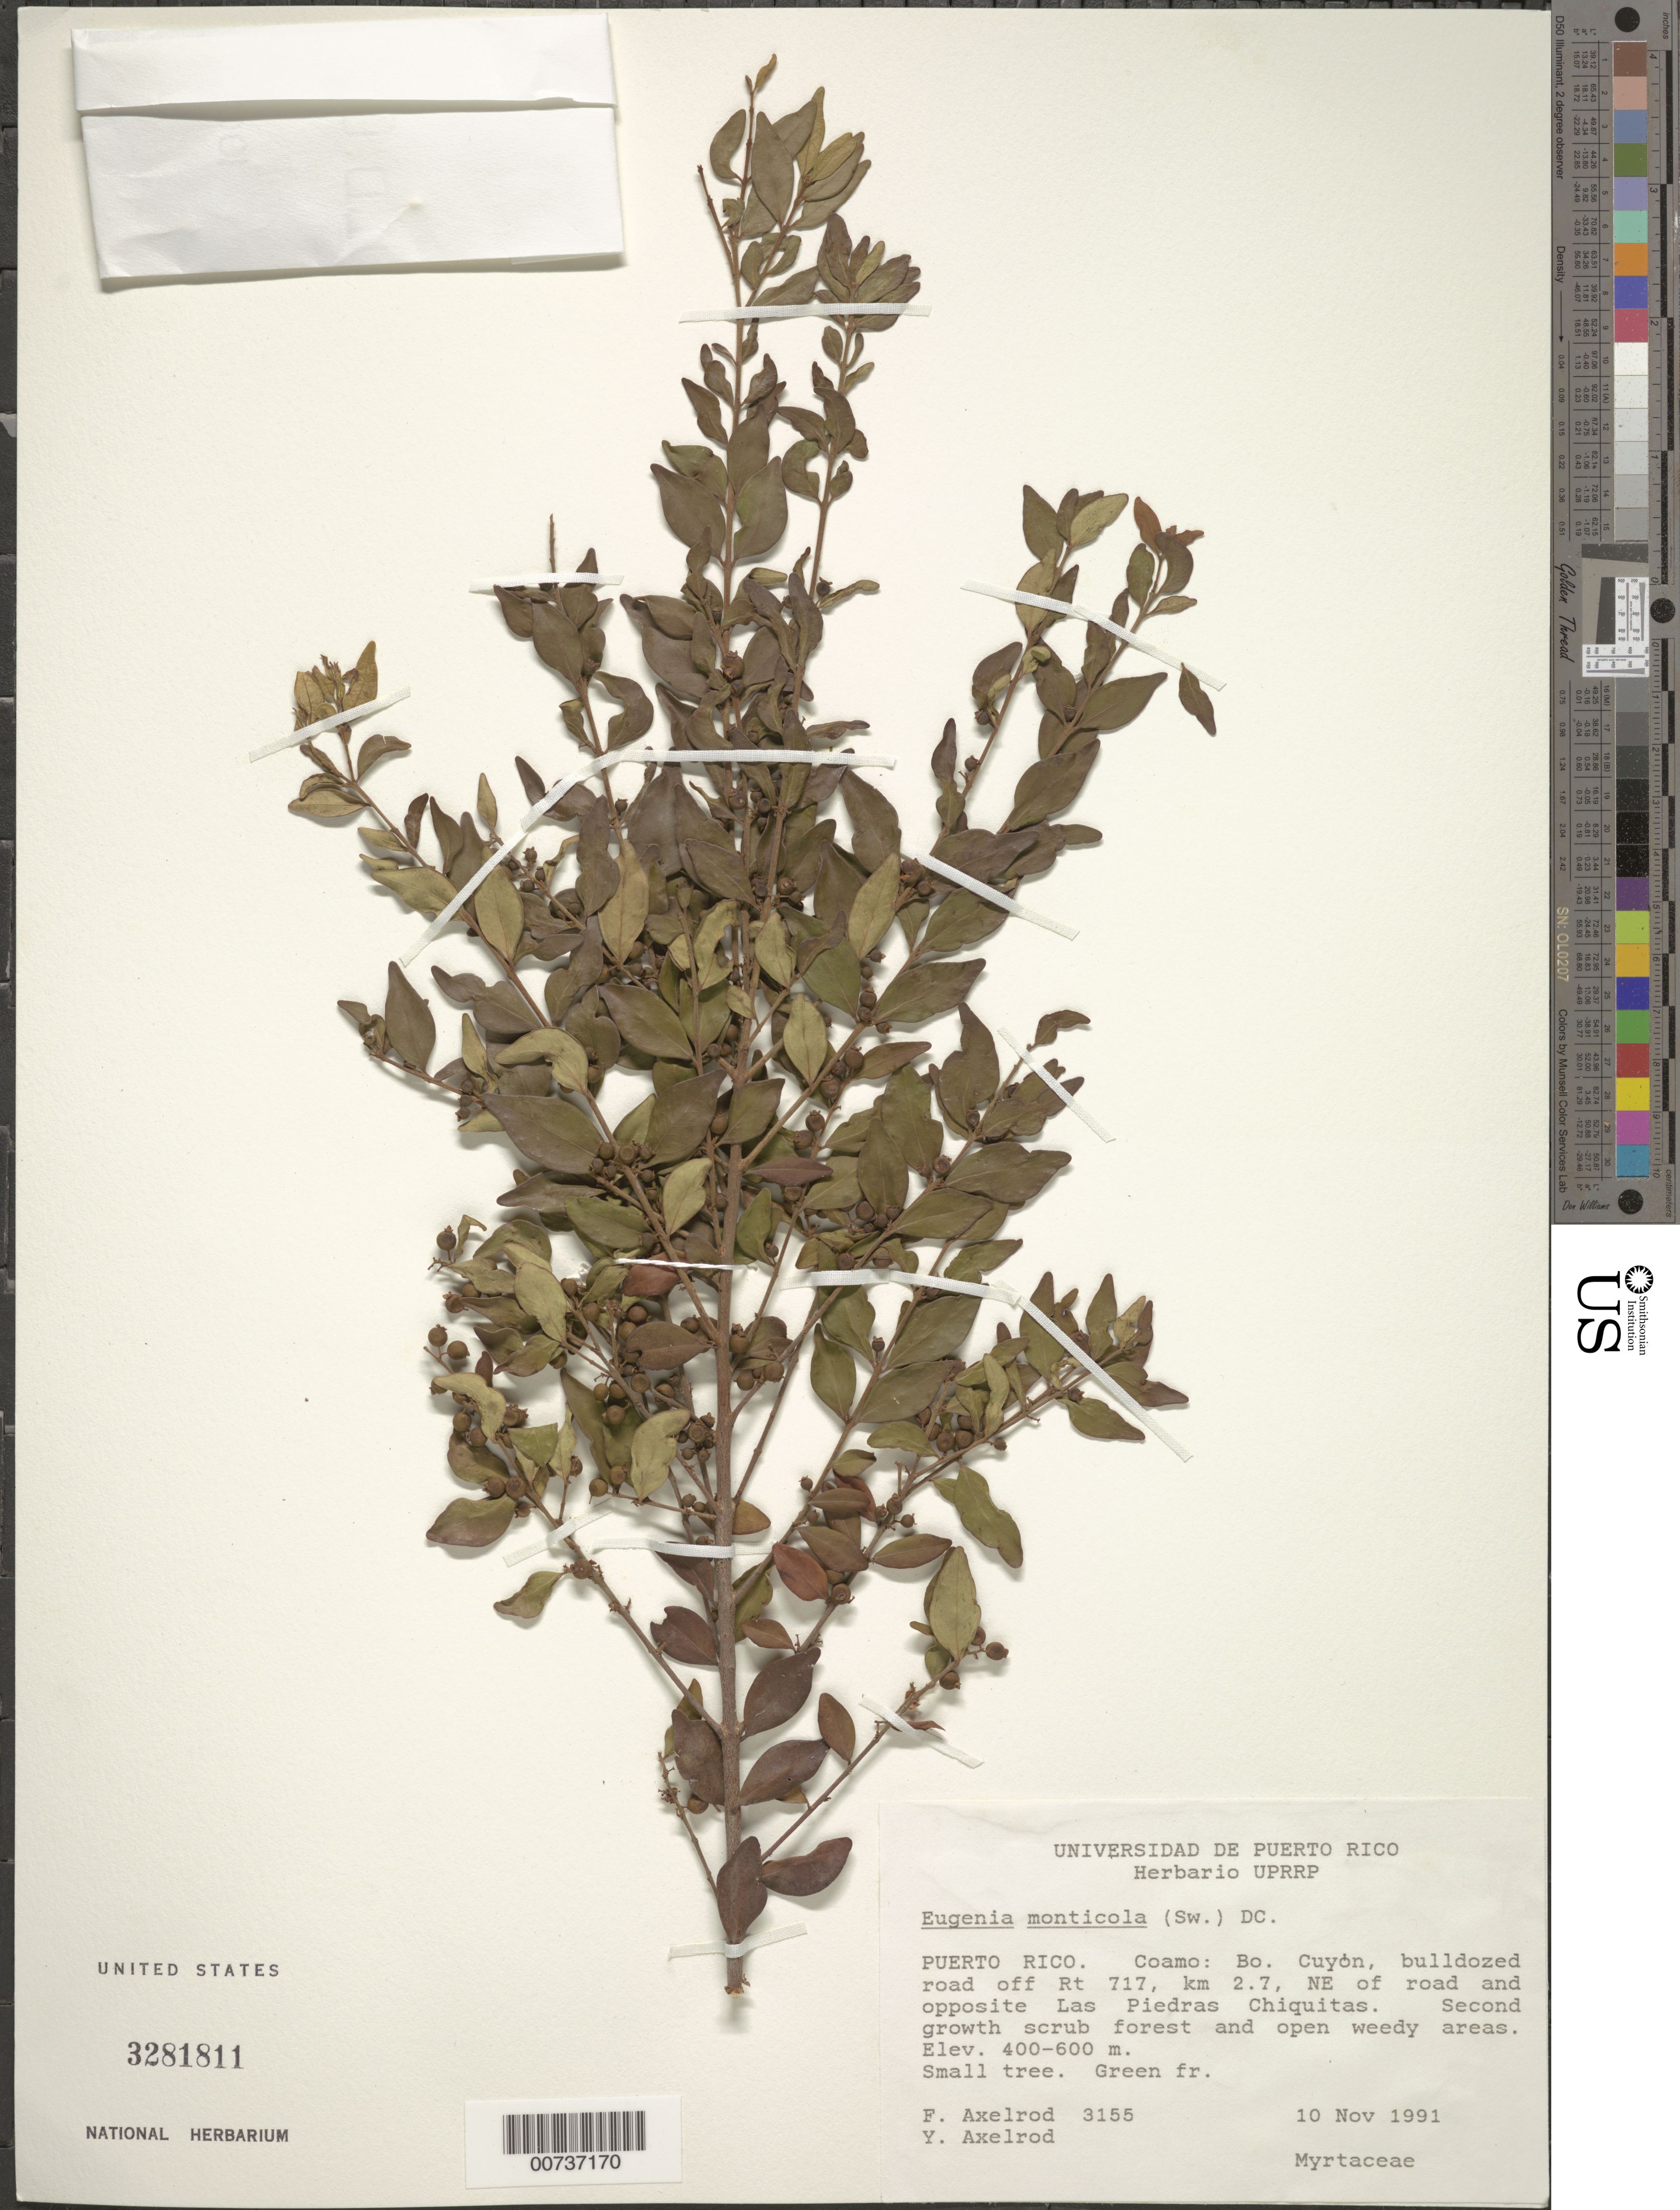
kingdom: Plantae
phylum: Tracheophyta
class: Magnoliopsida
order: Myrtales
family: Myrtaceae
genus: Eugenia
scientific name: Eugenia monticola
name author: (Sw.) DC.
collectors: F. S. Axelrod & Y. Axelrod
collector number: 3155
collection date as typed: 10 Nov 1991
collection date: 1991-11-10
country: Puerto Rico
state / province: Coamo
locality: Coamo: Barrio Cuyón, bulldozed road off Rt 717, km 2.7, NE of road and opossite Las Piedras Chiquitas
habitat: Second growth scrub forest and open weedy areas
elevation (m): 400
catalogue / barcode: US 3281811